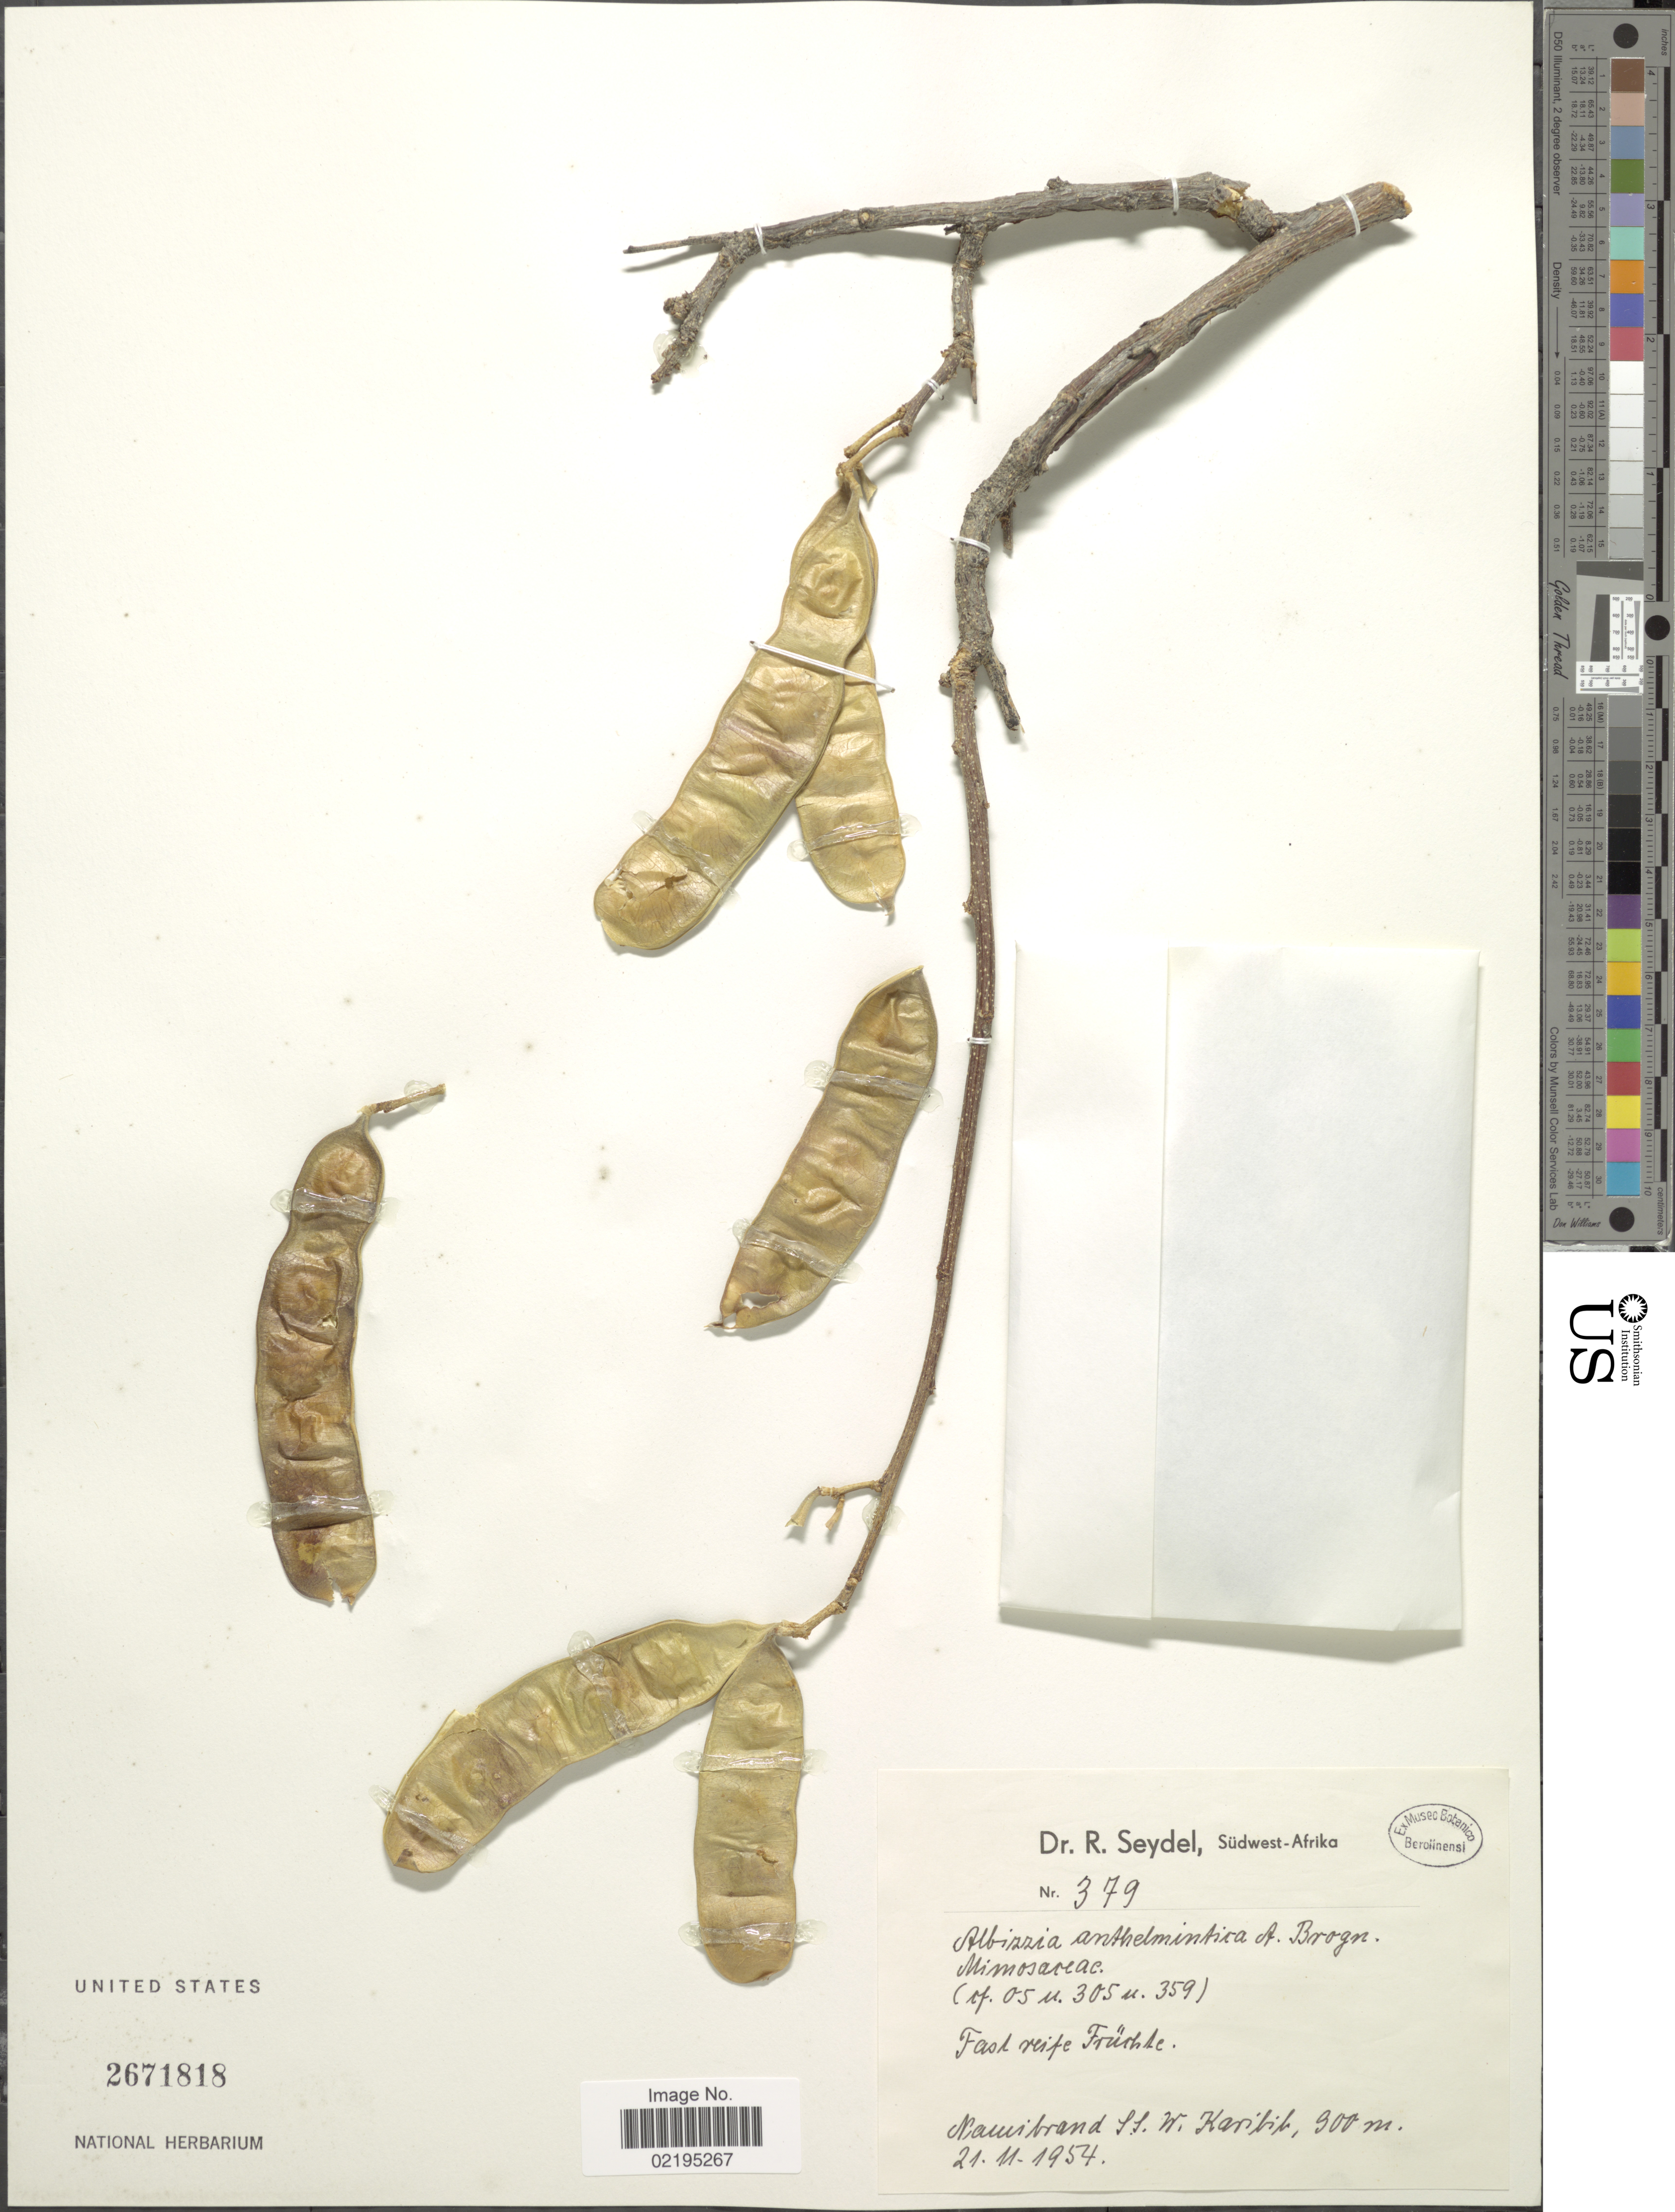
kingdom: Plantae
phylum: Tracheophyta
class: Magnoliopsida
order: Fabales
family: Fabaceae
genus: Albizia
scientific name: Albizia anthelmintica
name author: Brongn.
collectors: R. Seydel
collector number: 379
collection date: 1954-11-21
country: Namibia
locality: Sudwest-Afrika [Southwest Africa] Namibrand S.S. W. Karibib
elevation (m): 300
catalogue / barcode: US 2671818